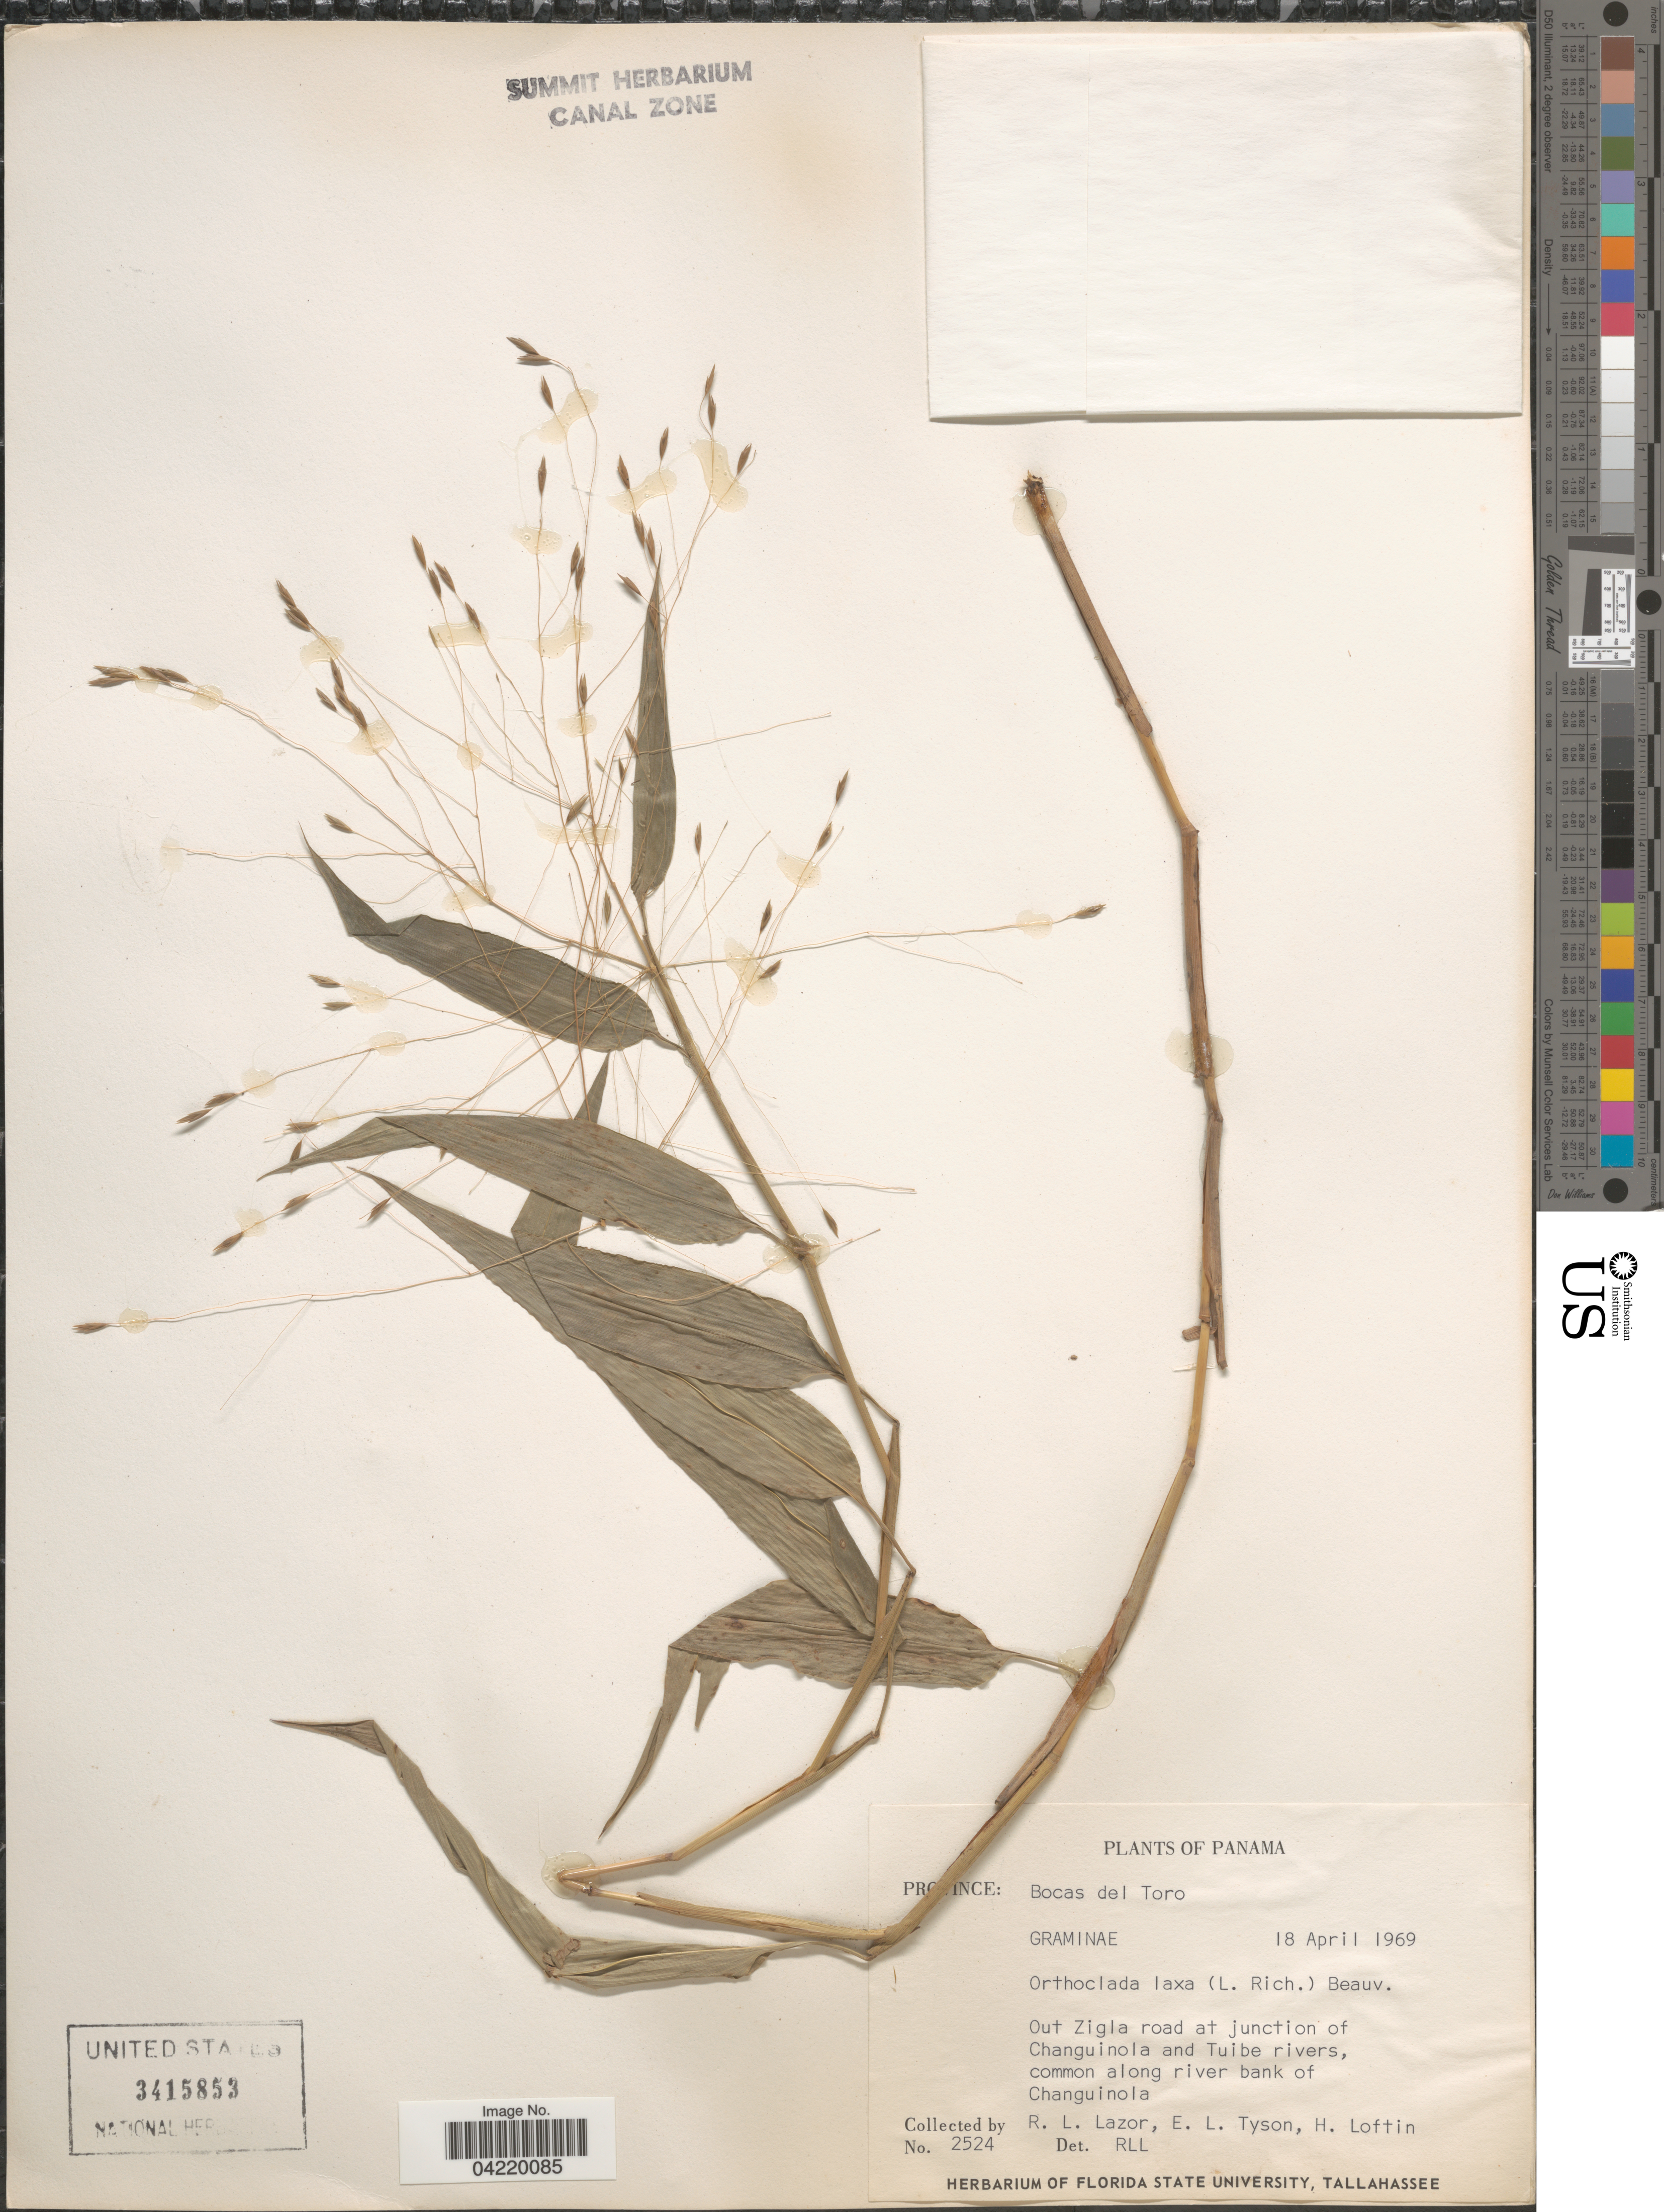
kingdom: Plantae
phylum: Tracheophyta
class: Liliopsida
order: Poales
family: Poaceae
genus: Orthoclada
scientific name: Orthoclada laxa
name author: P. Beauv.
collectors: R. L. Lazor, E. L. Tyson & H. Loftin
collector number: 2524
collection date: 1969-04-18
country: Panama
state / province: Bocas del Toro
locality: Out Zigla road at junction of Changuinola and Tuibe rivers, common along river bank of Changuinola.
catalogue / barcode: US 3415853